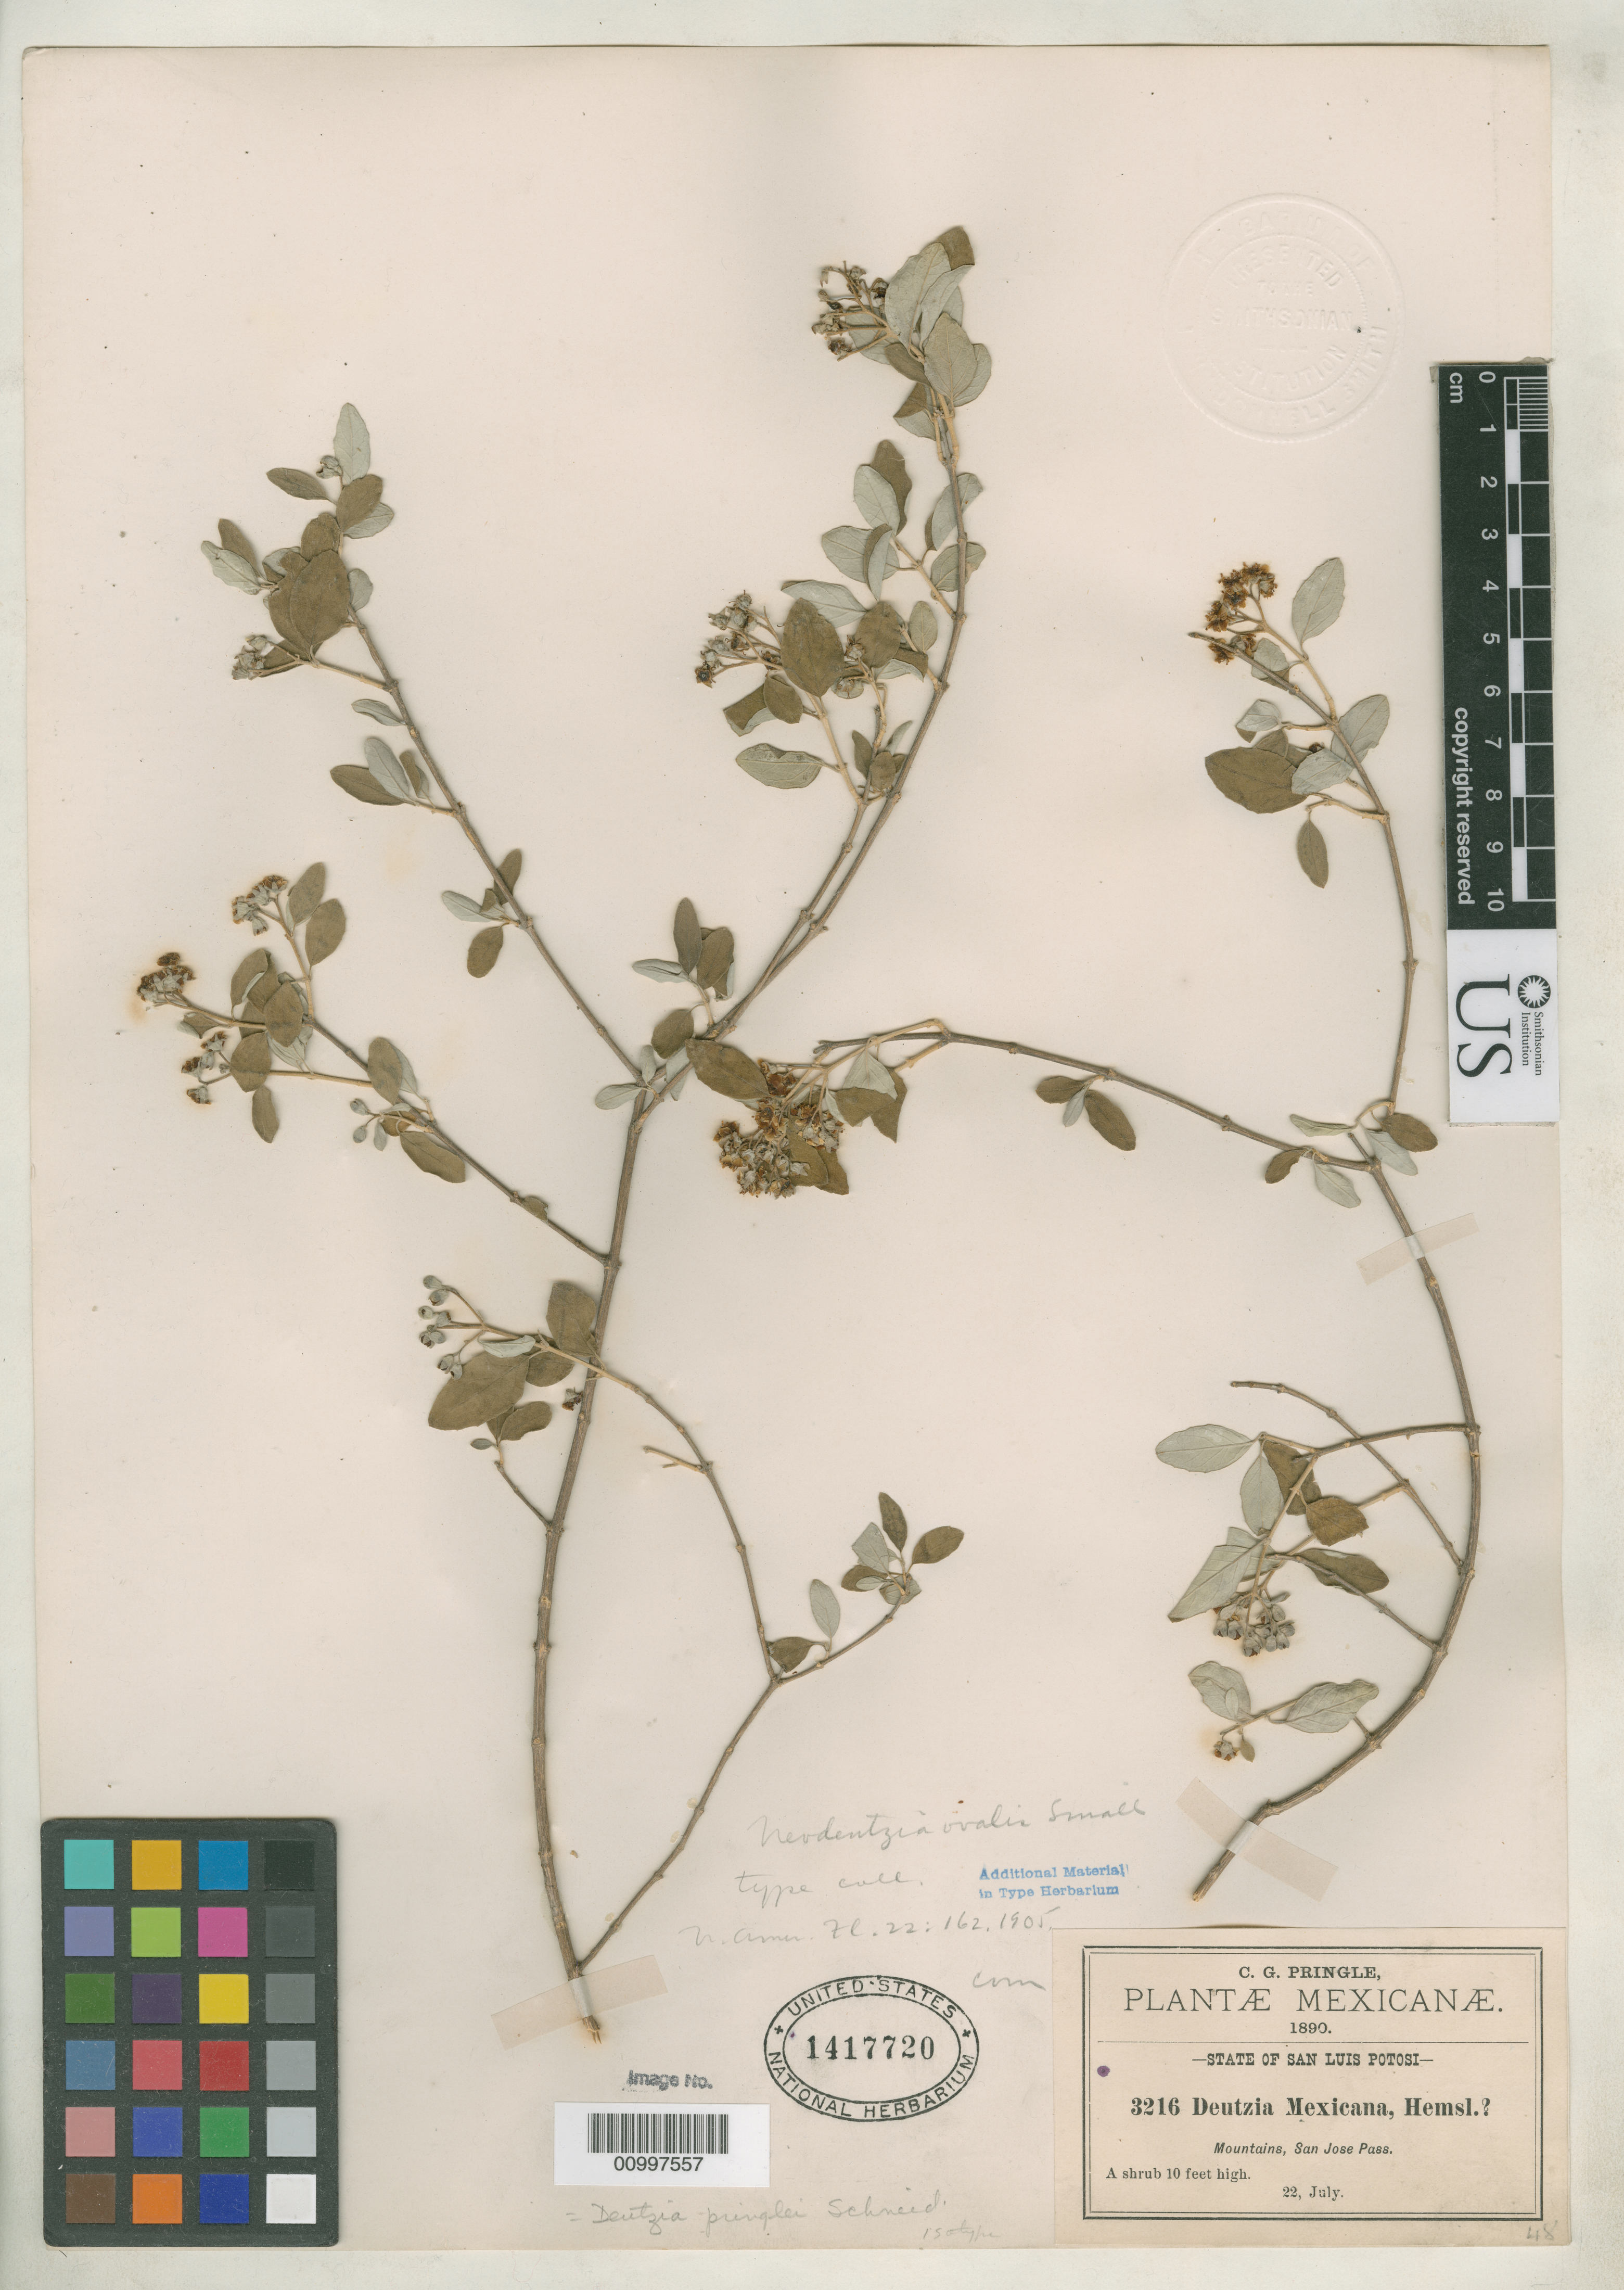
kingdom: Plantae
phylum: Tracheophyta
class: Magnoliopsida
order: Cornales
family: Hydrangeaceae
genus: Neodeutzia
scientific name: Neodeutzia ovalis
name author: Small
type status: Isotype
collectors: C. G. Pringle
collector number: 3216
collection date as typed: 22 Jul 1890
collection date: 1890-07-22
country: Mexico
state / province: San Luis Potosí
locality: Mountains, San Jose Pass.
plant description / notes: Specimen ex John Donnell Smith herbarium.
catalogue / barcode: US 1417720